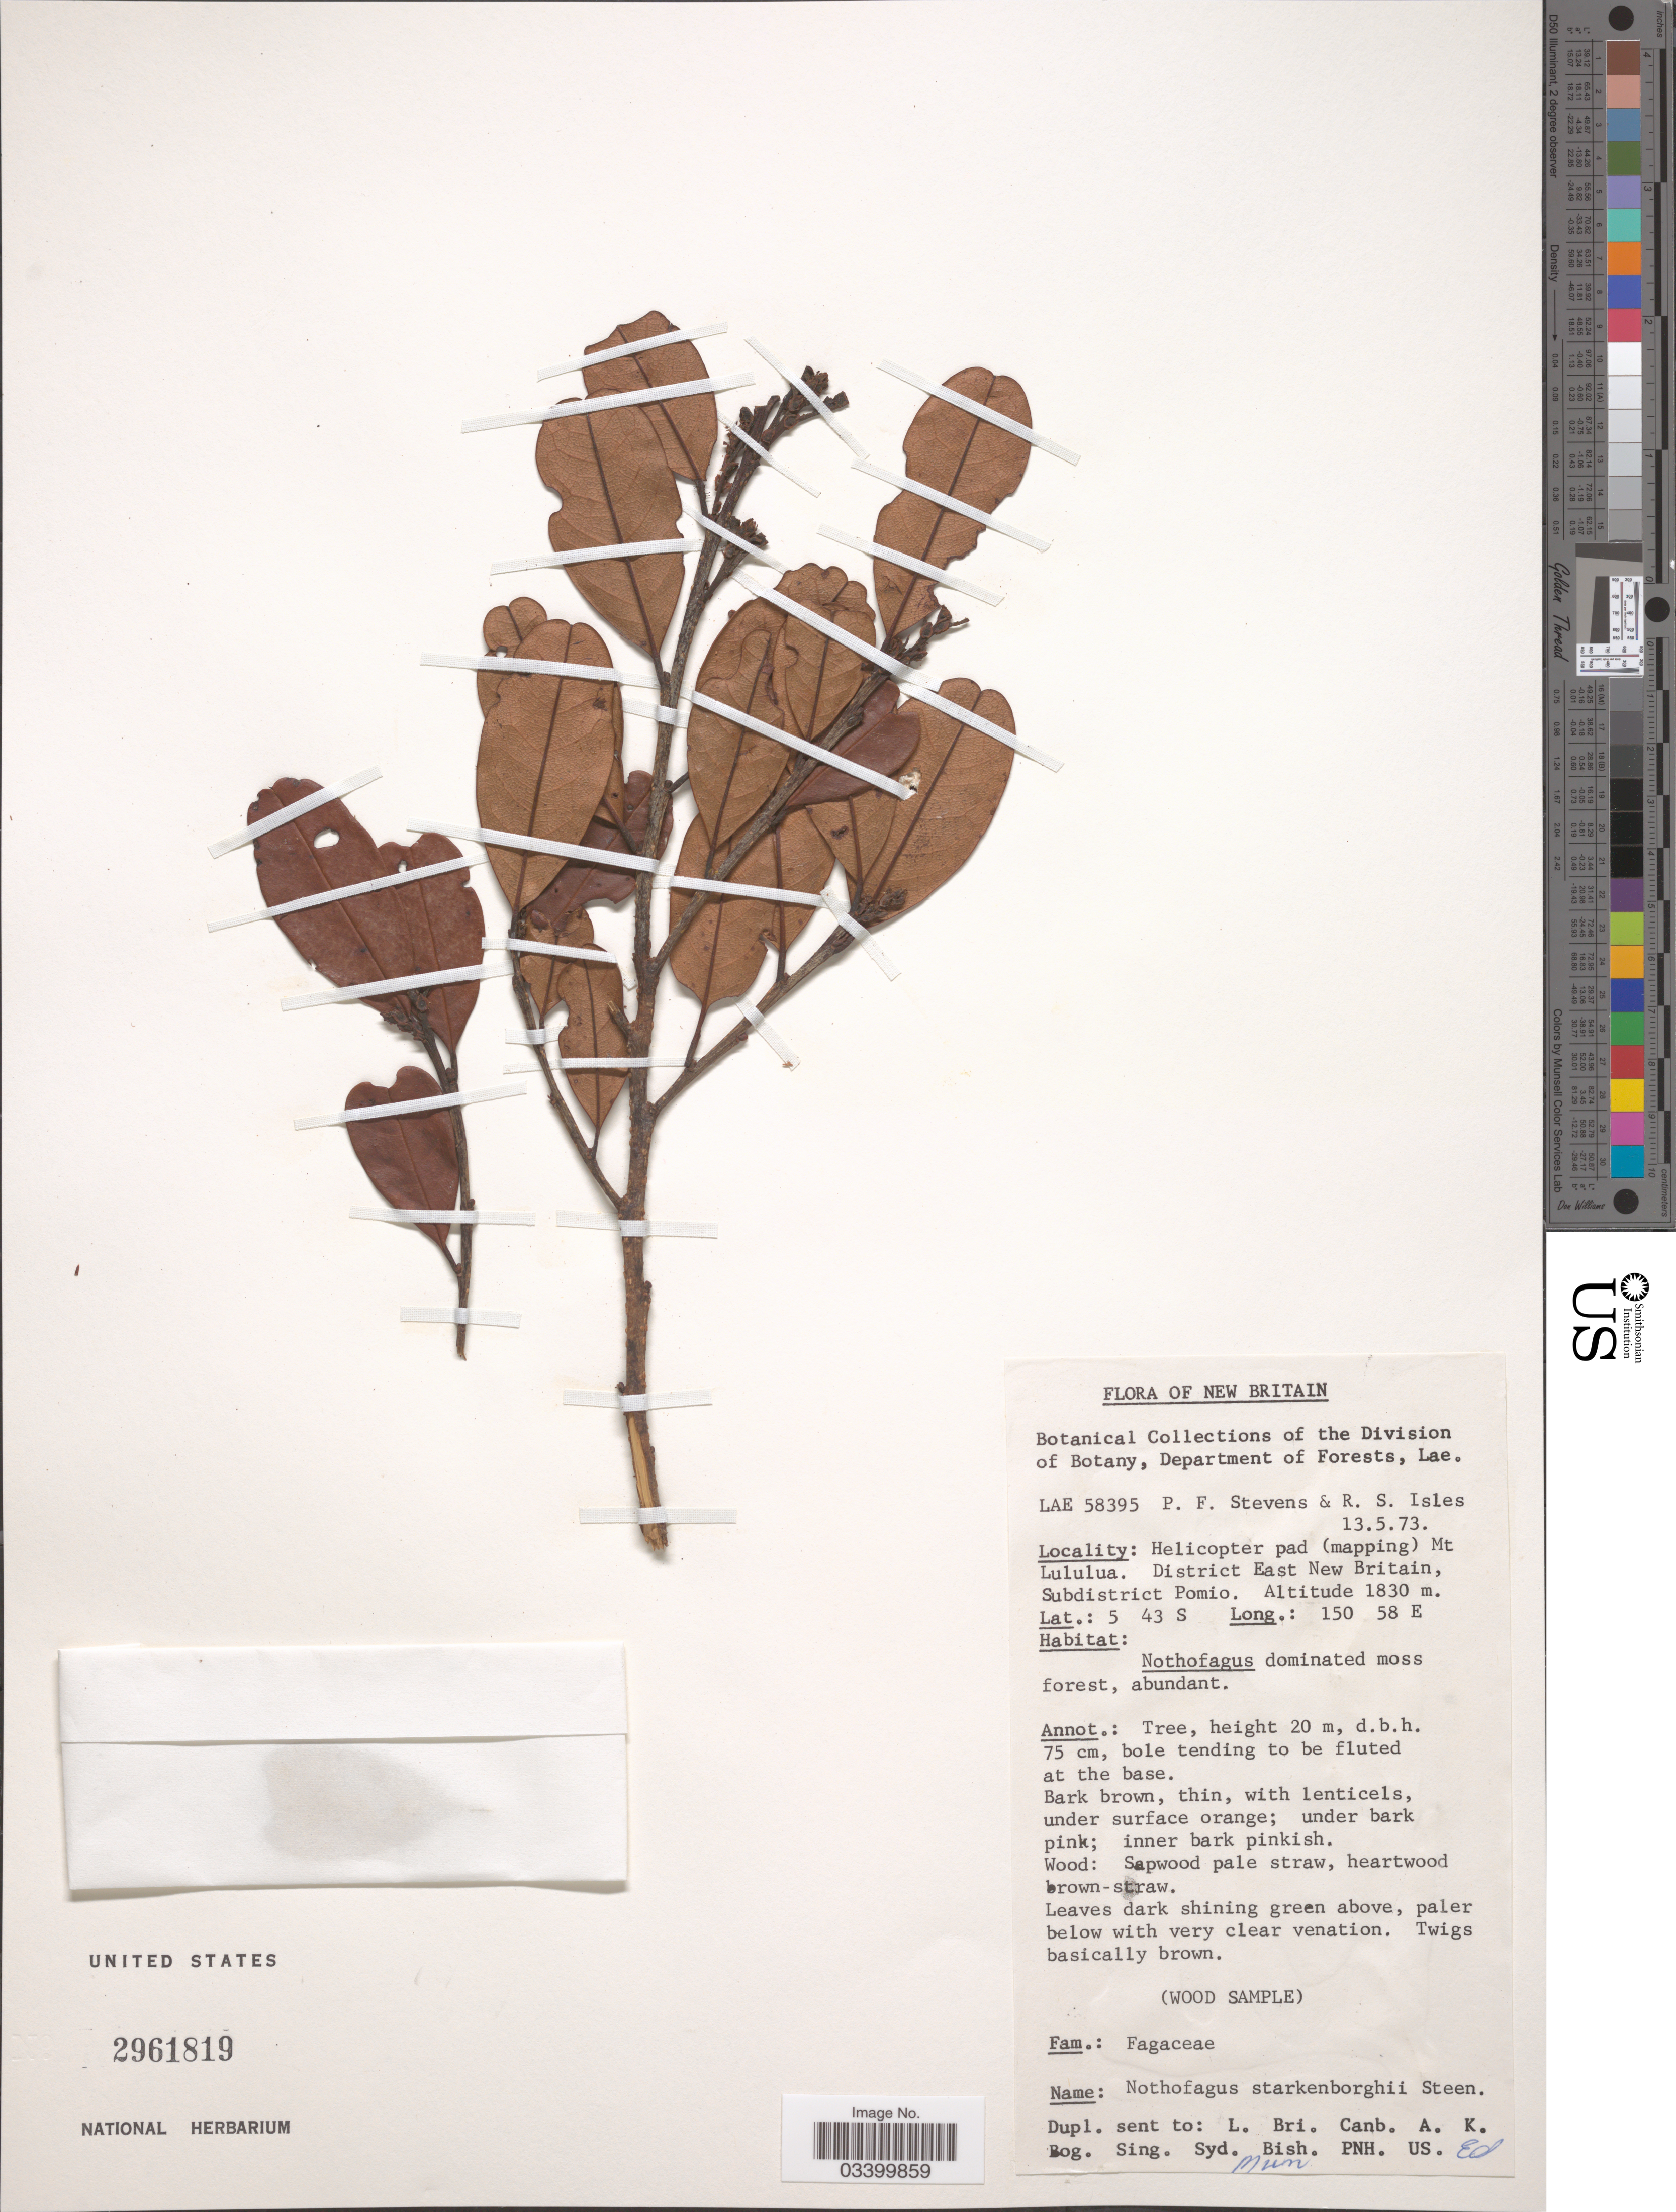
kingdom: Plantae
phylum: Tracheophyta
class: Magnoliopsida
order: Fagales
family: Nothofagaceae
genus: Nothofagus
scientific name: Nothofagus starkenborghiorum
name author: Steenis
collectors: P. F. Stevens & R. Isles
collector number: LAE58395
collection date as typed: Transcribed d/m/y: 13/5/73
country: Papua New Guinea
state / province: East New Britain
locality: New Britain. Helicopter pad (mapping) Mt Lululua. District East New Britain, Subdistrict Pomio.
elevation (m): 1830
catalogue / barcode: US 2961819